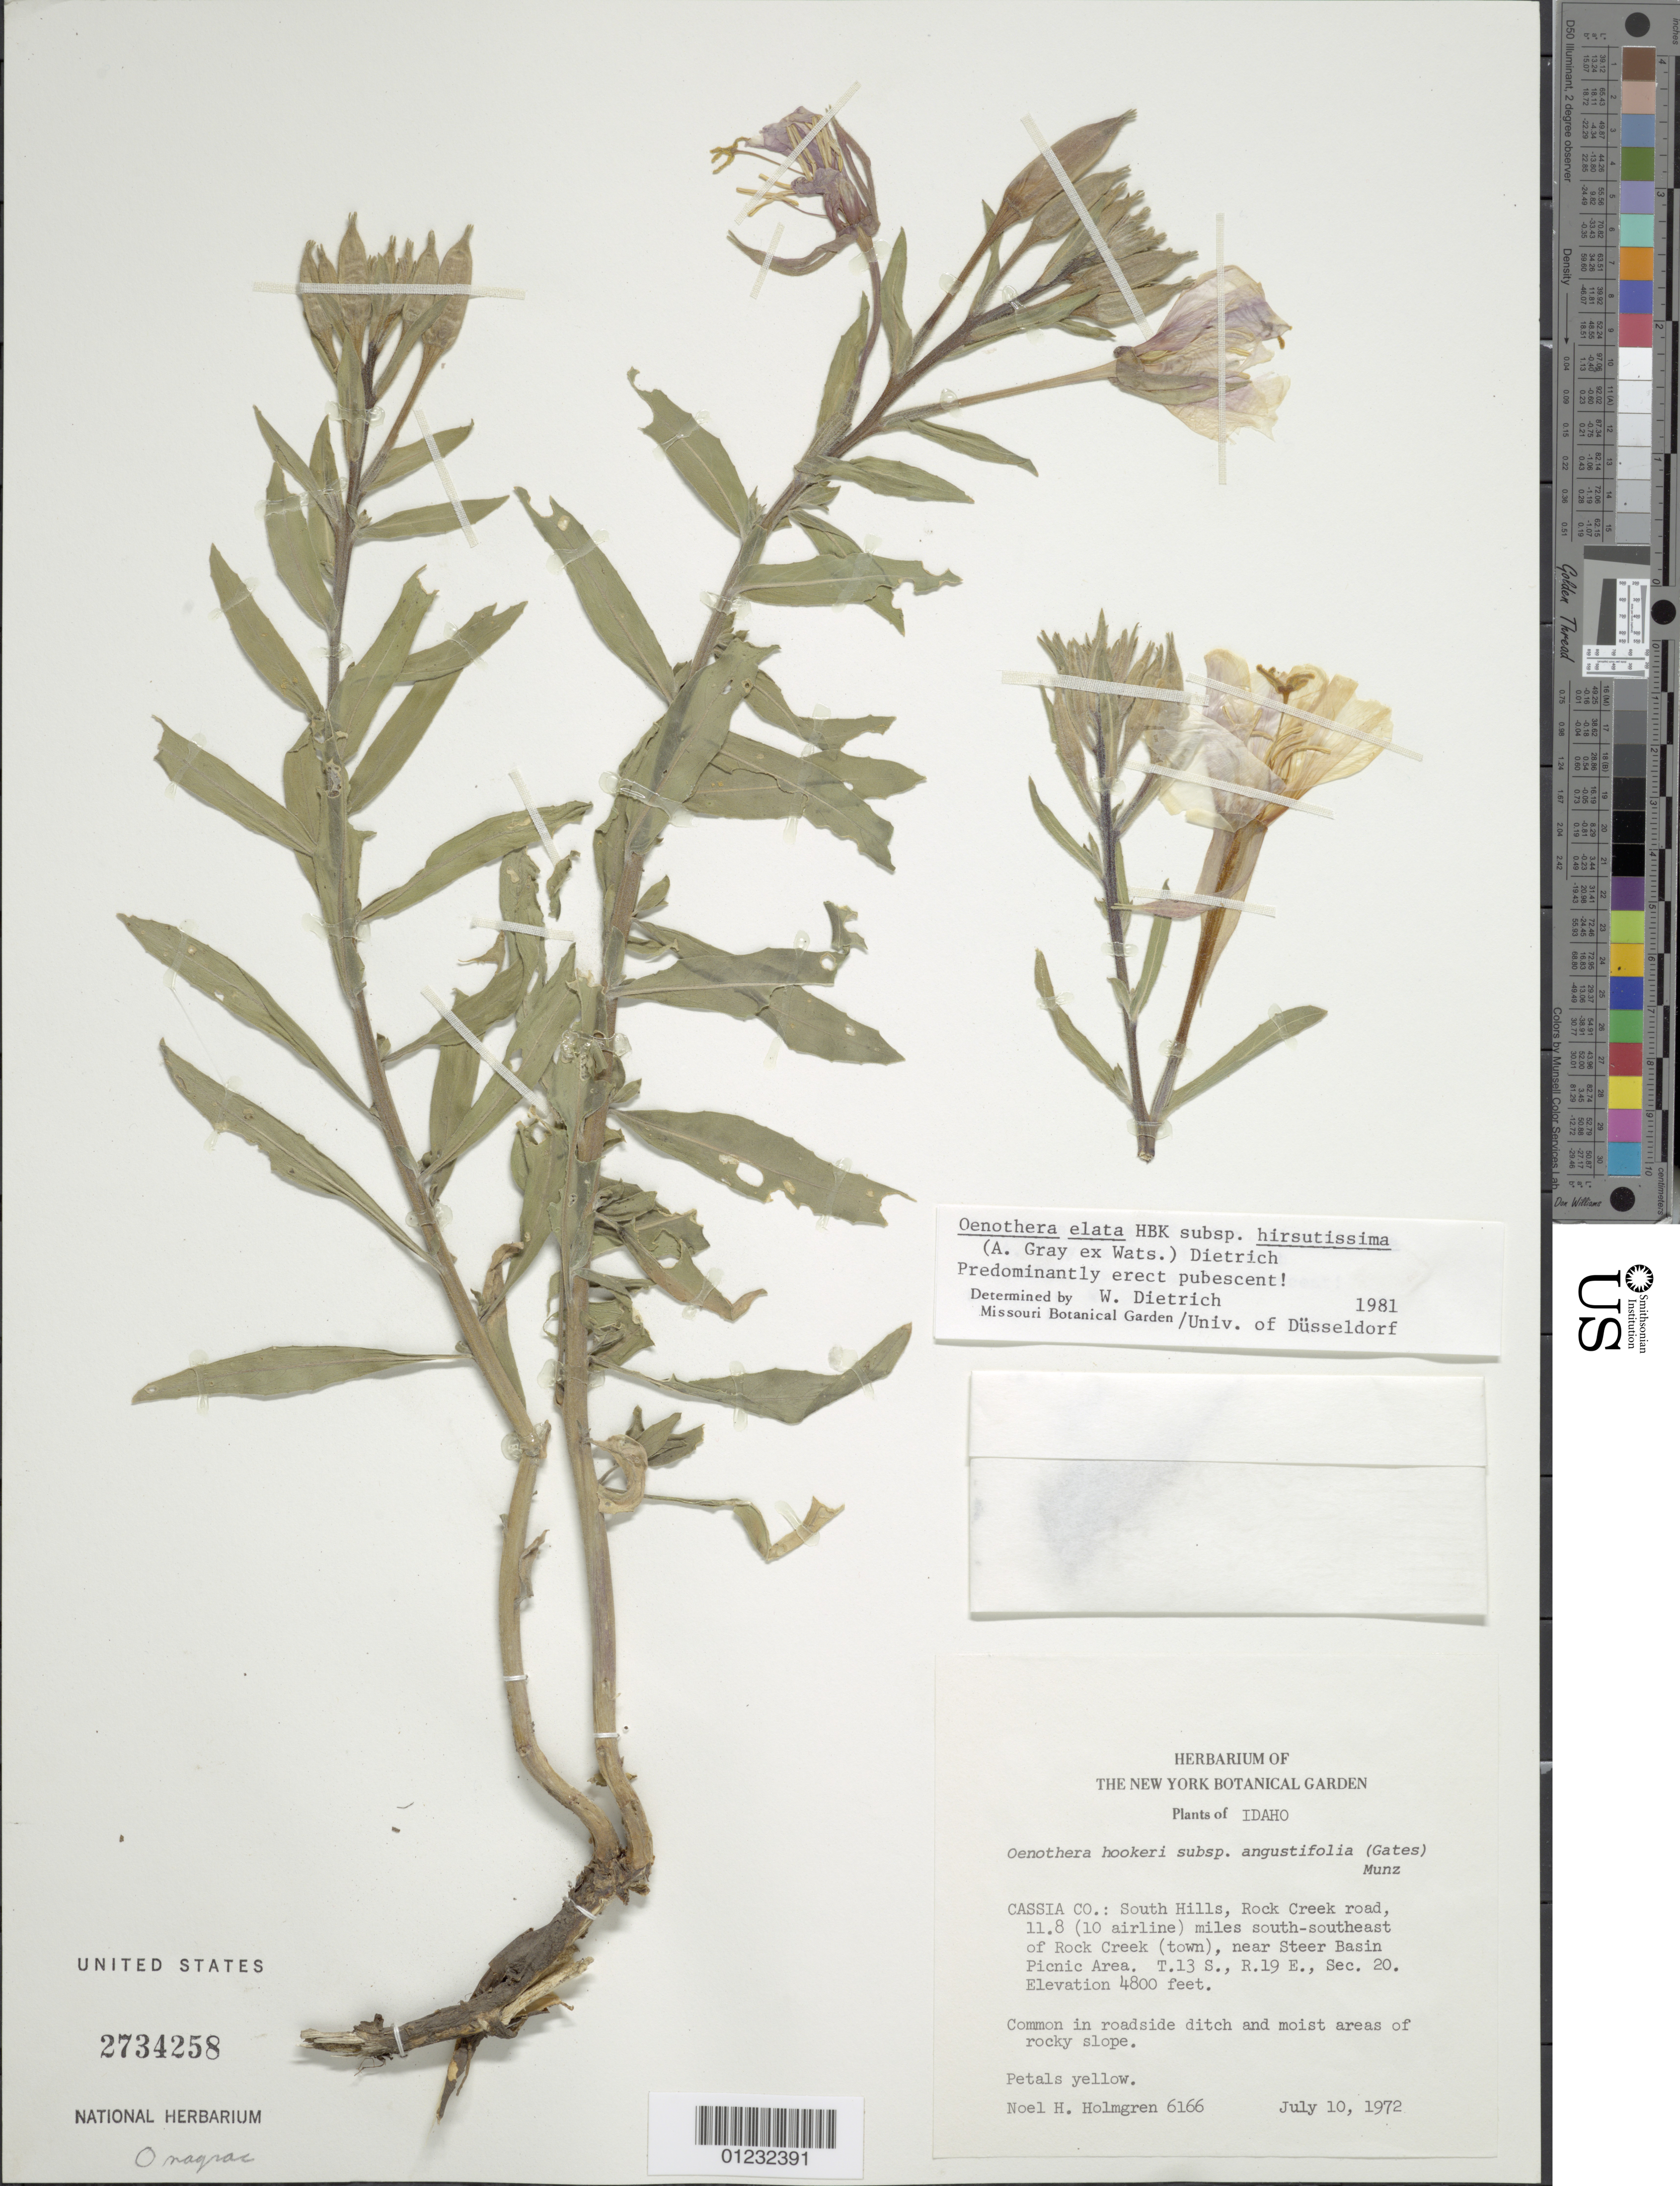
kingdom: Plantae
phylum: Tracheophyta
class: Magnoliopsida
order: Myrtales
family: Onagraceae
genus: Oenothera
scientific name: Oenothera elata subsp. hirsutissima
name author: (A. Gray ex S. Watson) W. Dietr.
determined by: Dietrich, W.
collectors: N. H. Holmgren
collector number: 6166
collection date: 1972-07-10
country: United States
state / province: Idaho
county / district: Cassia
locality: South Hills, Rock Creek Road, 11.8 miles south -south east of Rock Creek, near steer Basin Picnic area. T. 13 S.,R. 19 E., Sec. 20.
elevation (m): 1463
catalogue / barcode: US 2734258